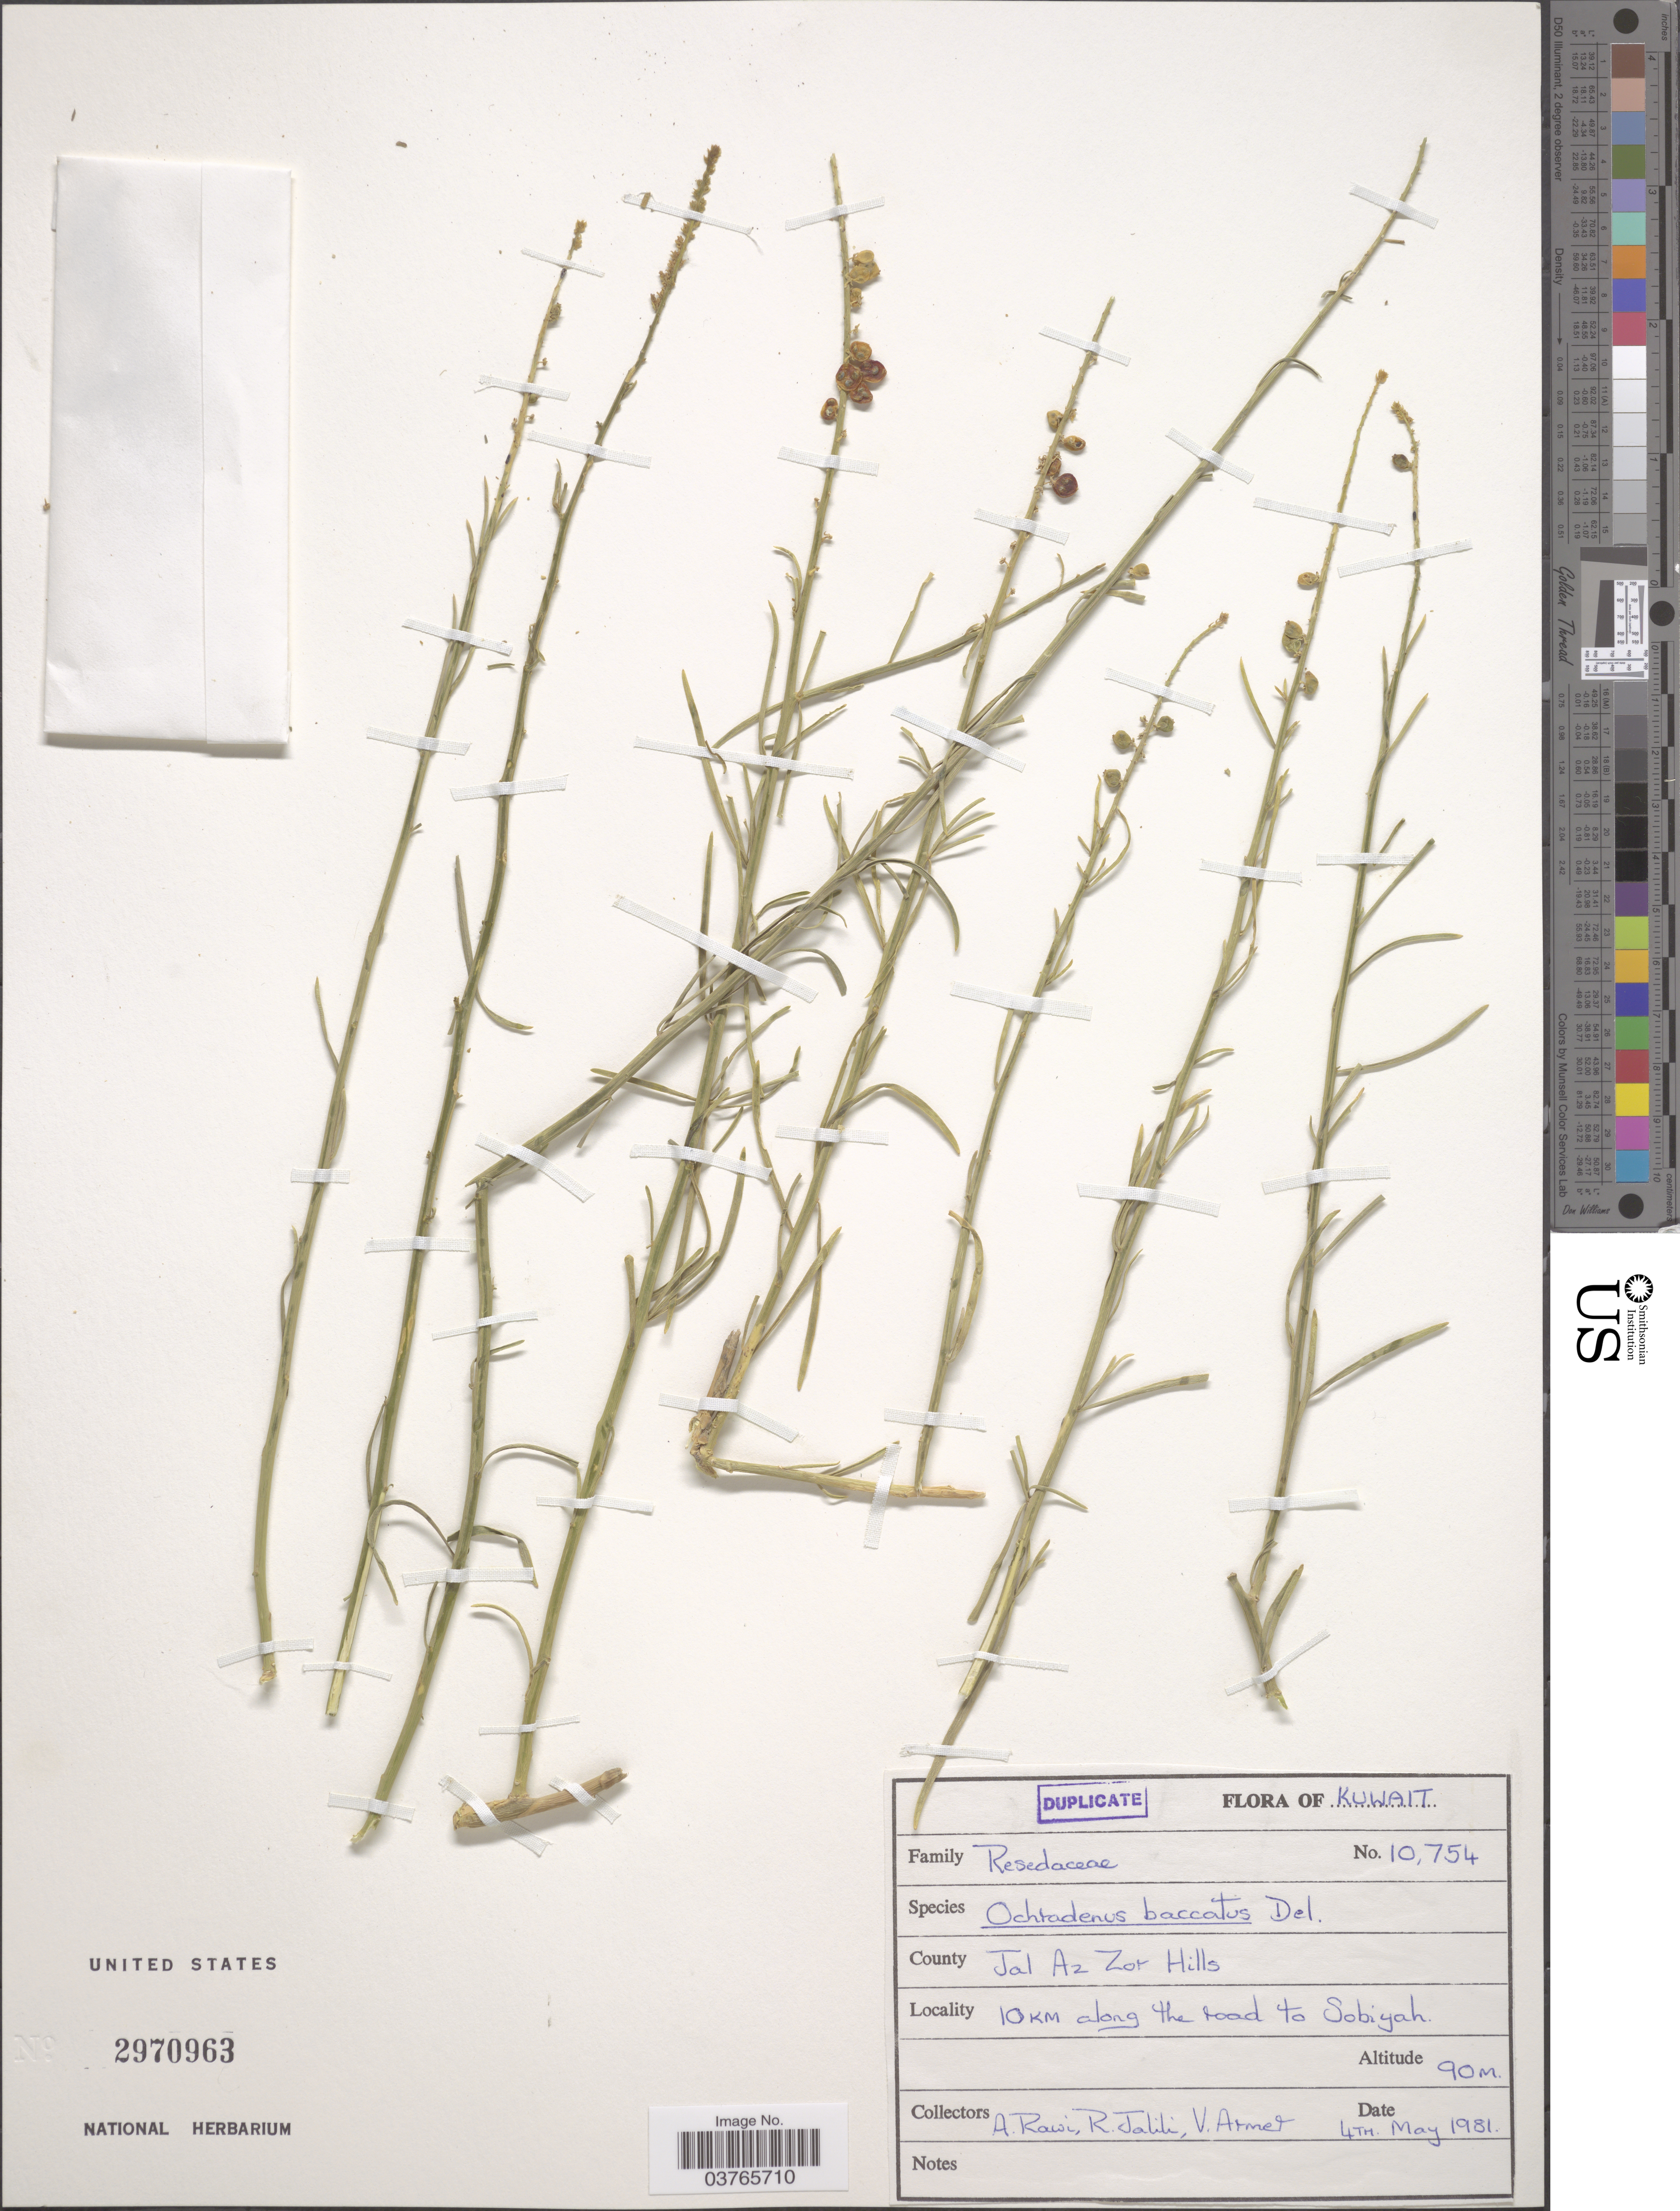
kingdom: Plantae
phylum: Tracheophyta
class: Magnoliopsida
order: Brassicales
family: Resedaceae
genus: Ochradenus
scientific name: Ochradenus baccatus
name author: Delile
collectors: A. Rawi, R. Jalili & V. Armet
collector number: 10754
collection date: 1981-05-04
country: Kuwait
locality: County Jal Az Zor Hills. 10 KM along the road to Sobiyah.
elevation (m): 90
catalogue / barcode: US 2970963